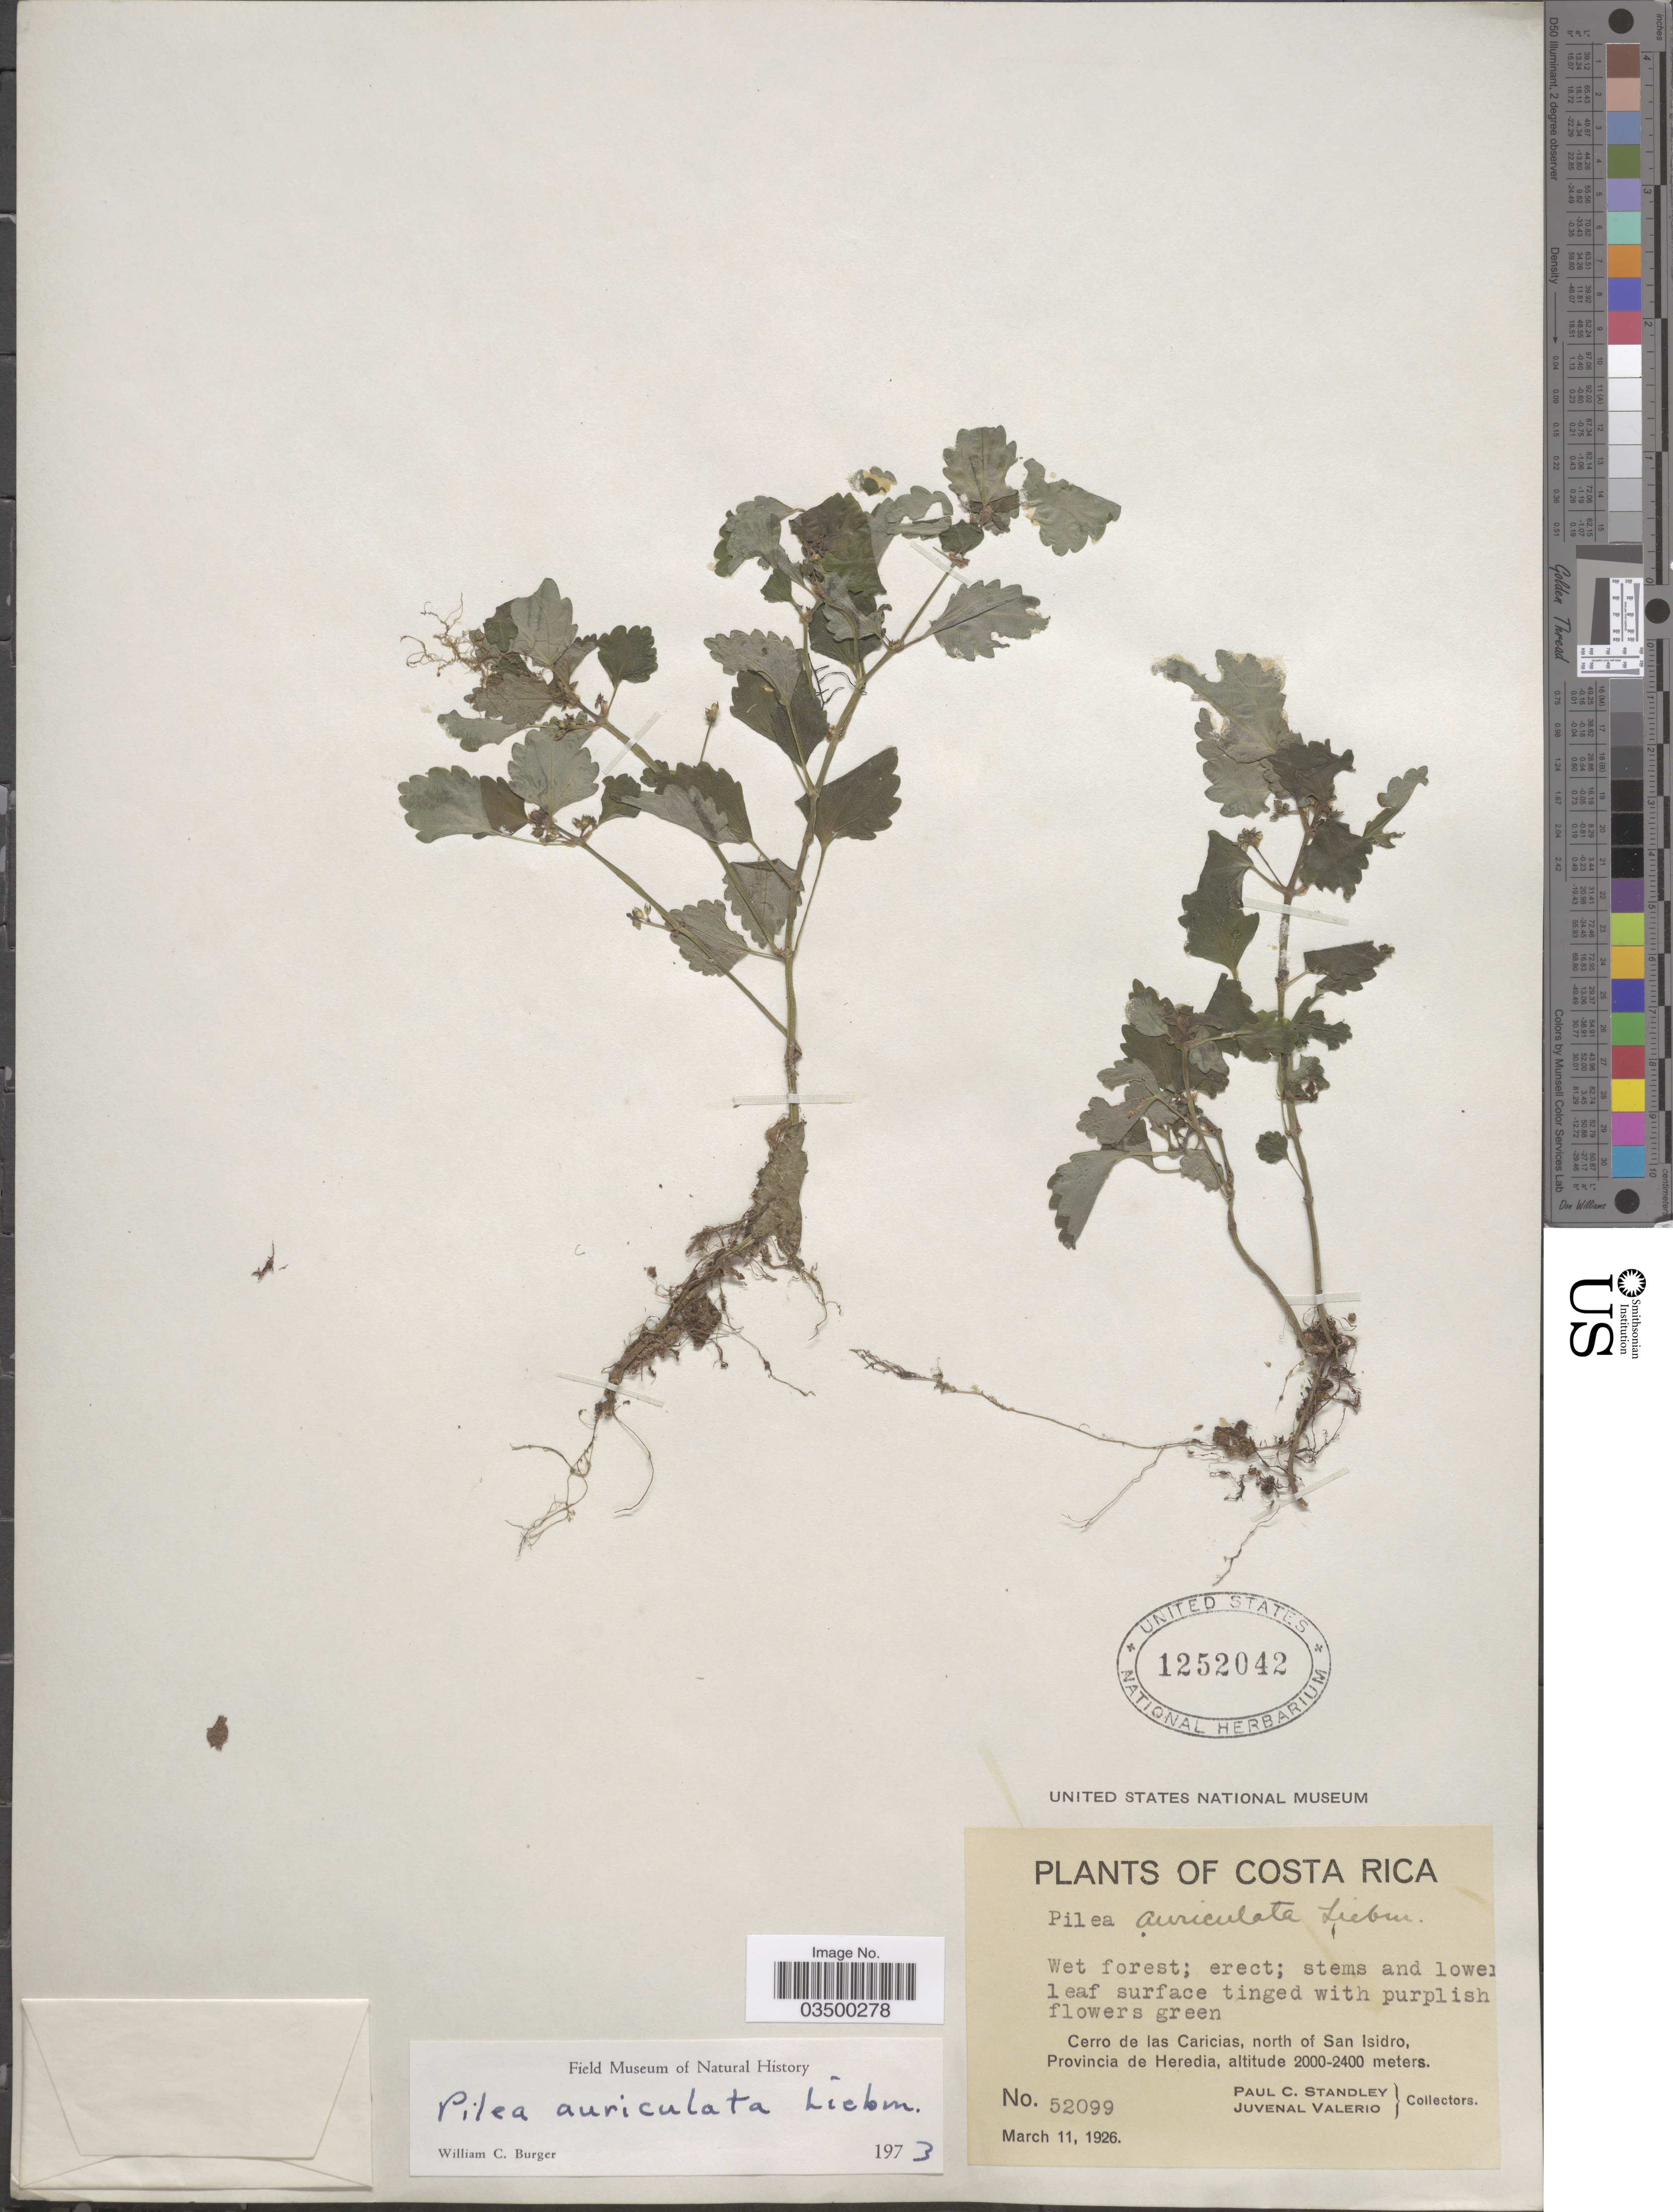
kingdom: Plantae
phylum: Tracheophyta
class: Magnoliopsida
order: Rosales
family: Urticaceae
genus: Pilea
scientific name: Pilea auriculata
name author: Liebm.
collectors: P. C. Standley & J. Valerio R.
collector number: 52099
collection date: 1926-03-11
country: Costa Rica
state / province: Heredia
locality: Cerro de las Caricias, north of San Isidro.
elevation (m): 2000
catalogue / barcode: US 1252042